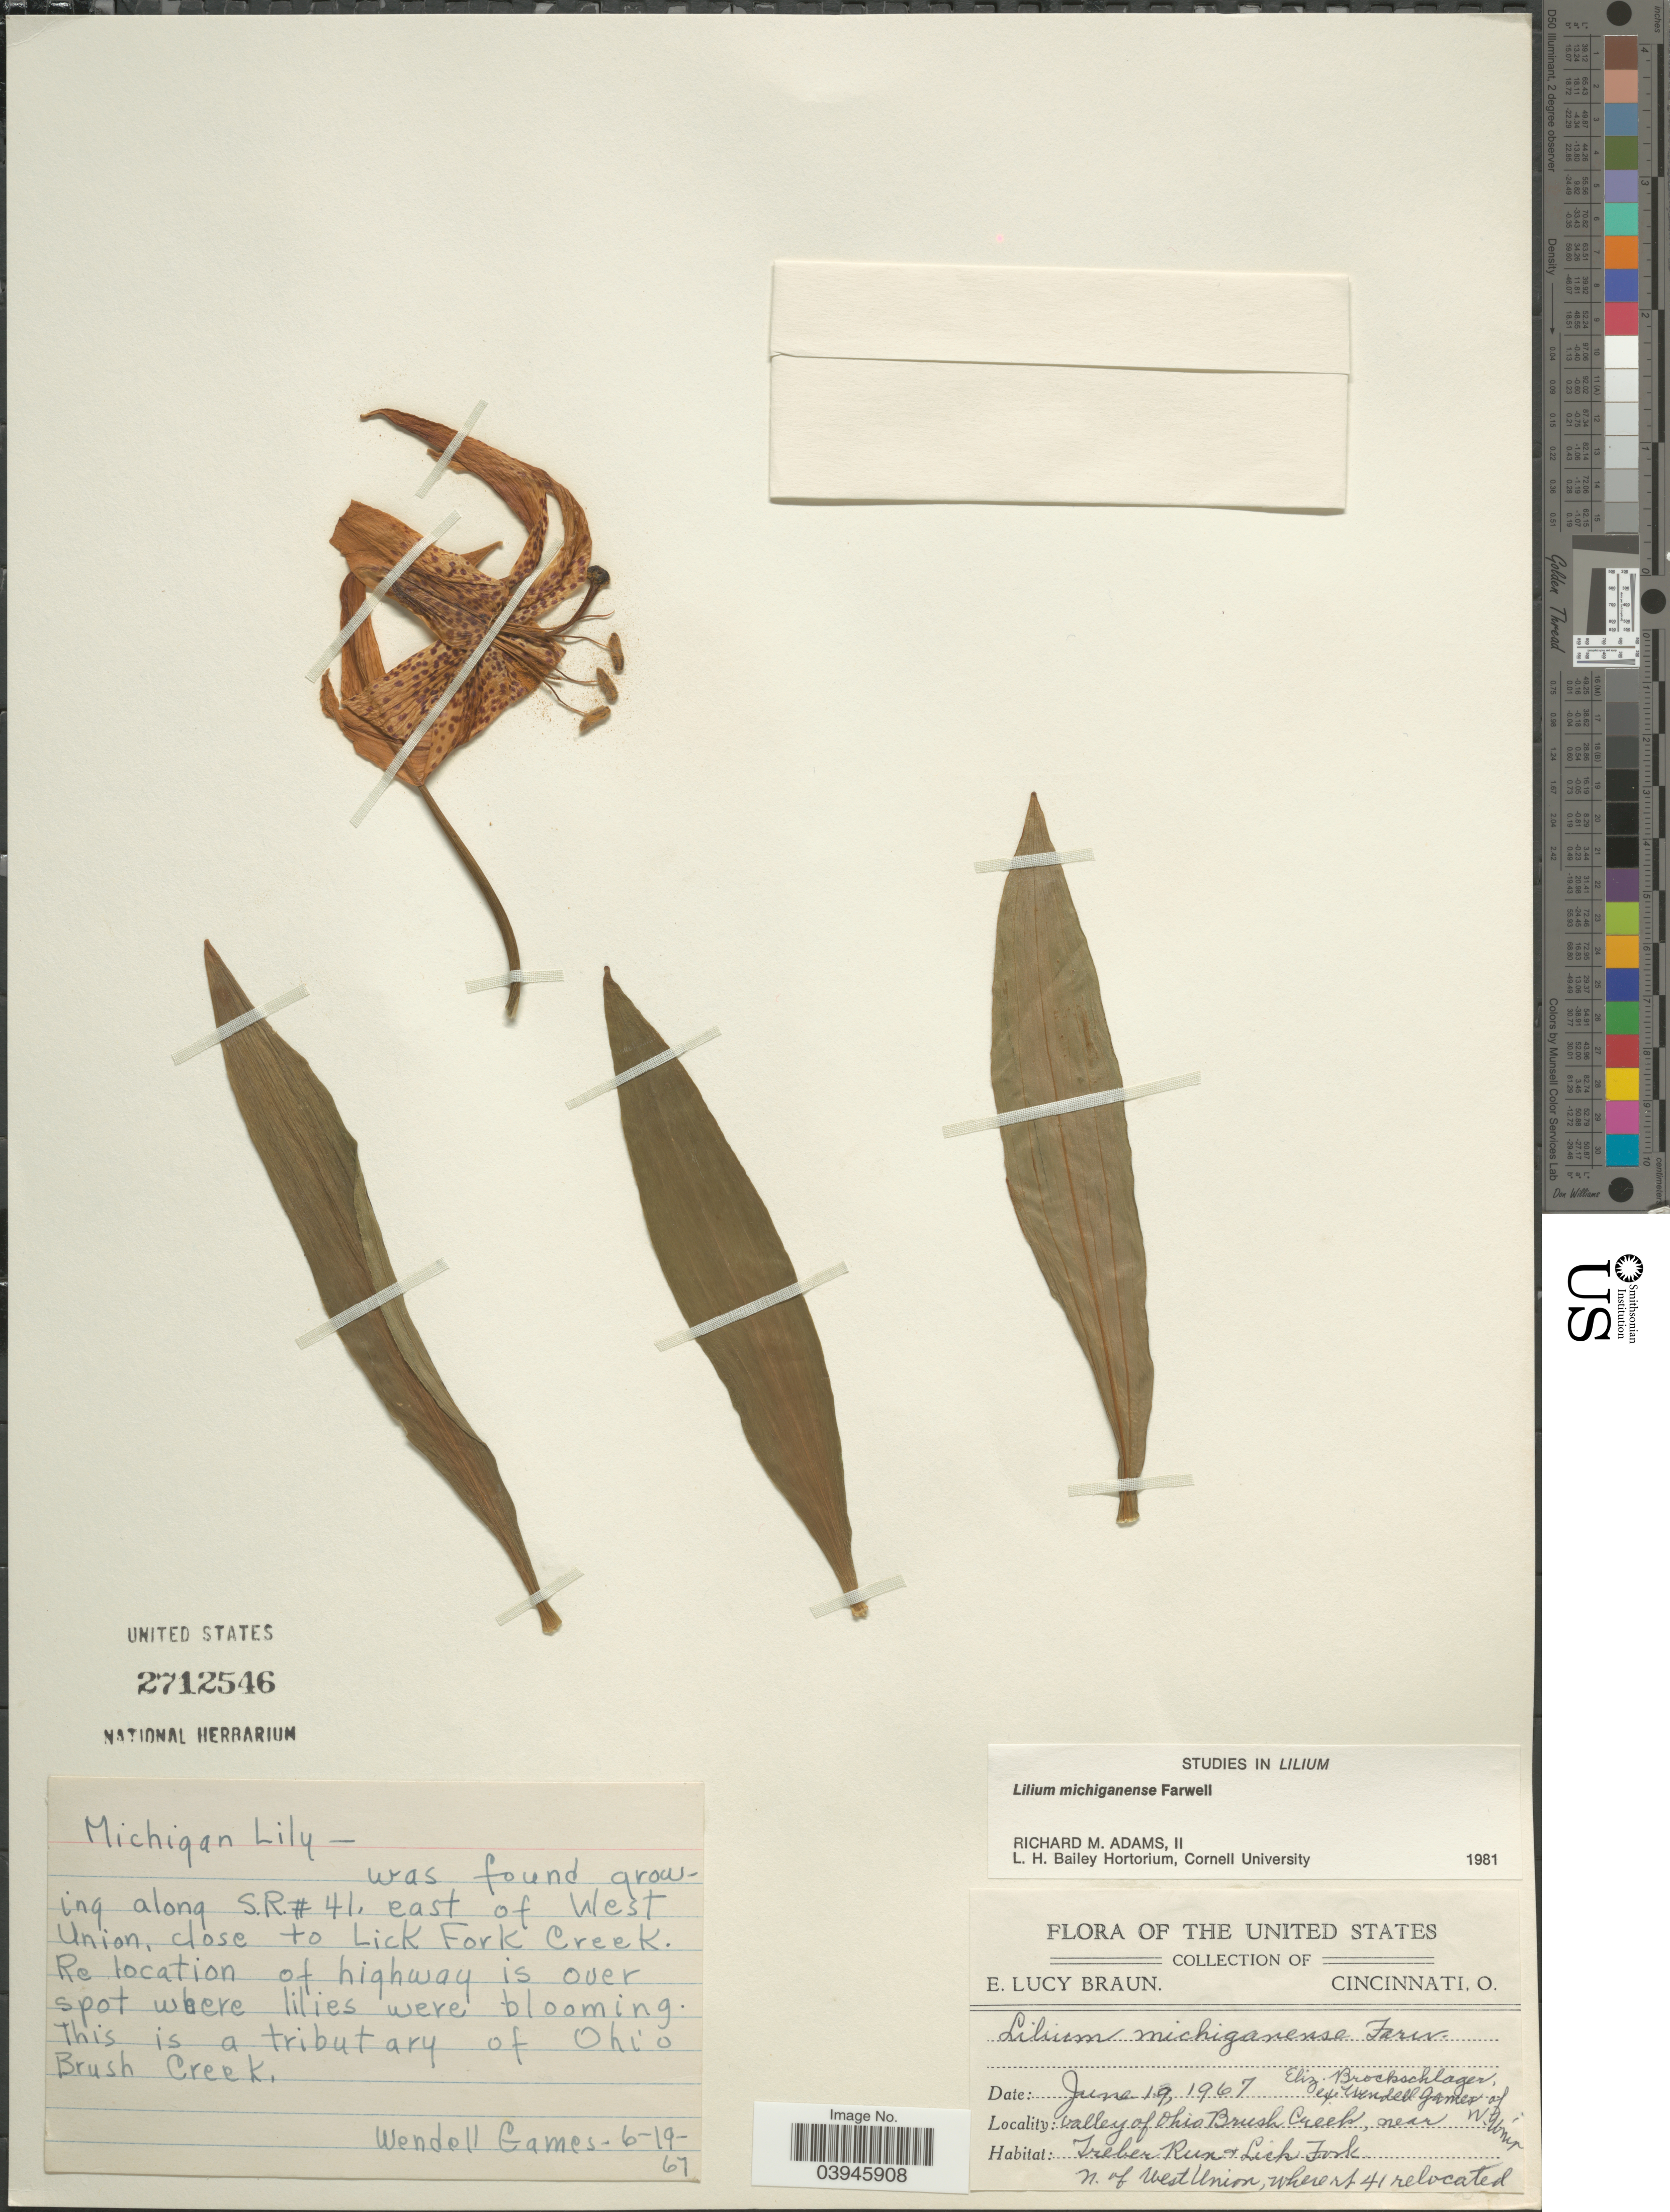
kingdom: Plantae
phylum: Tracheophyta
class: Liliopsida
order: Liliales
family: Liliaceae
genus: Lilium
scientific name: Lilium michiganense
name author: Farw.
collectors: E. L. Braun & W. Eames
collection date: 1967-06-19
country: United States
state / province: Ohio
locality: Along S.R. #41. east of West Union, close to Lick Fork Creek. This is a tributary of Ohio Brush Creek. Valley of Ohio Brush Creek, near Treber Run & Lick Fork. N. of West Union, where rt 41 is relocated.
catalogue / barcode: US 2712546